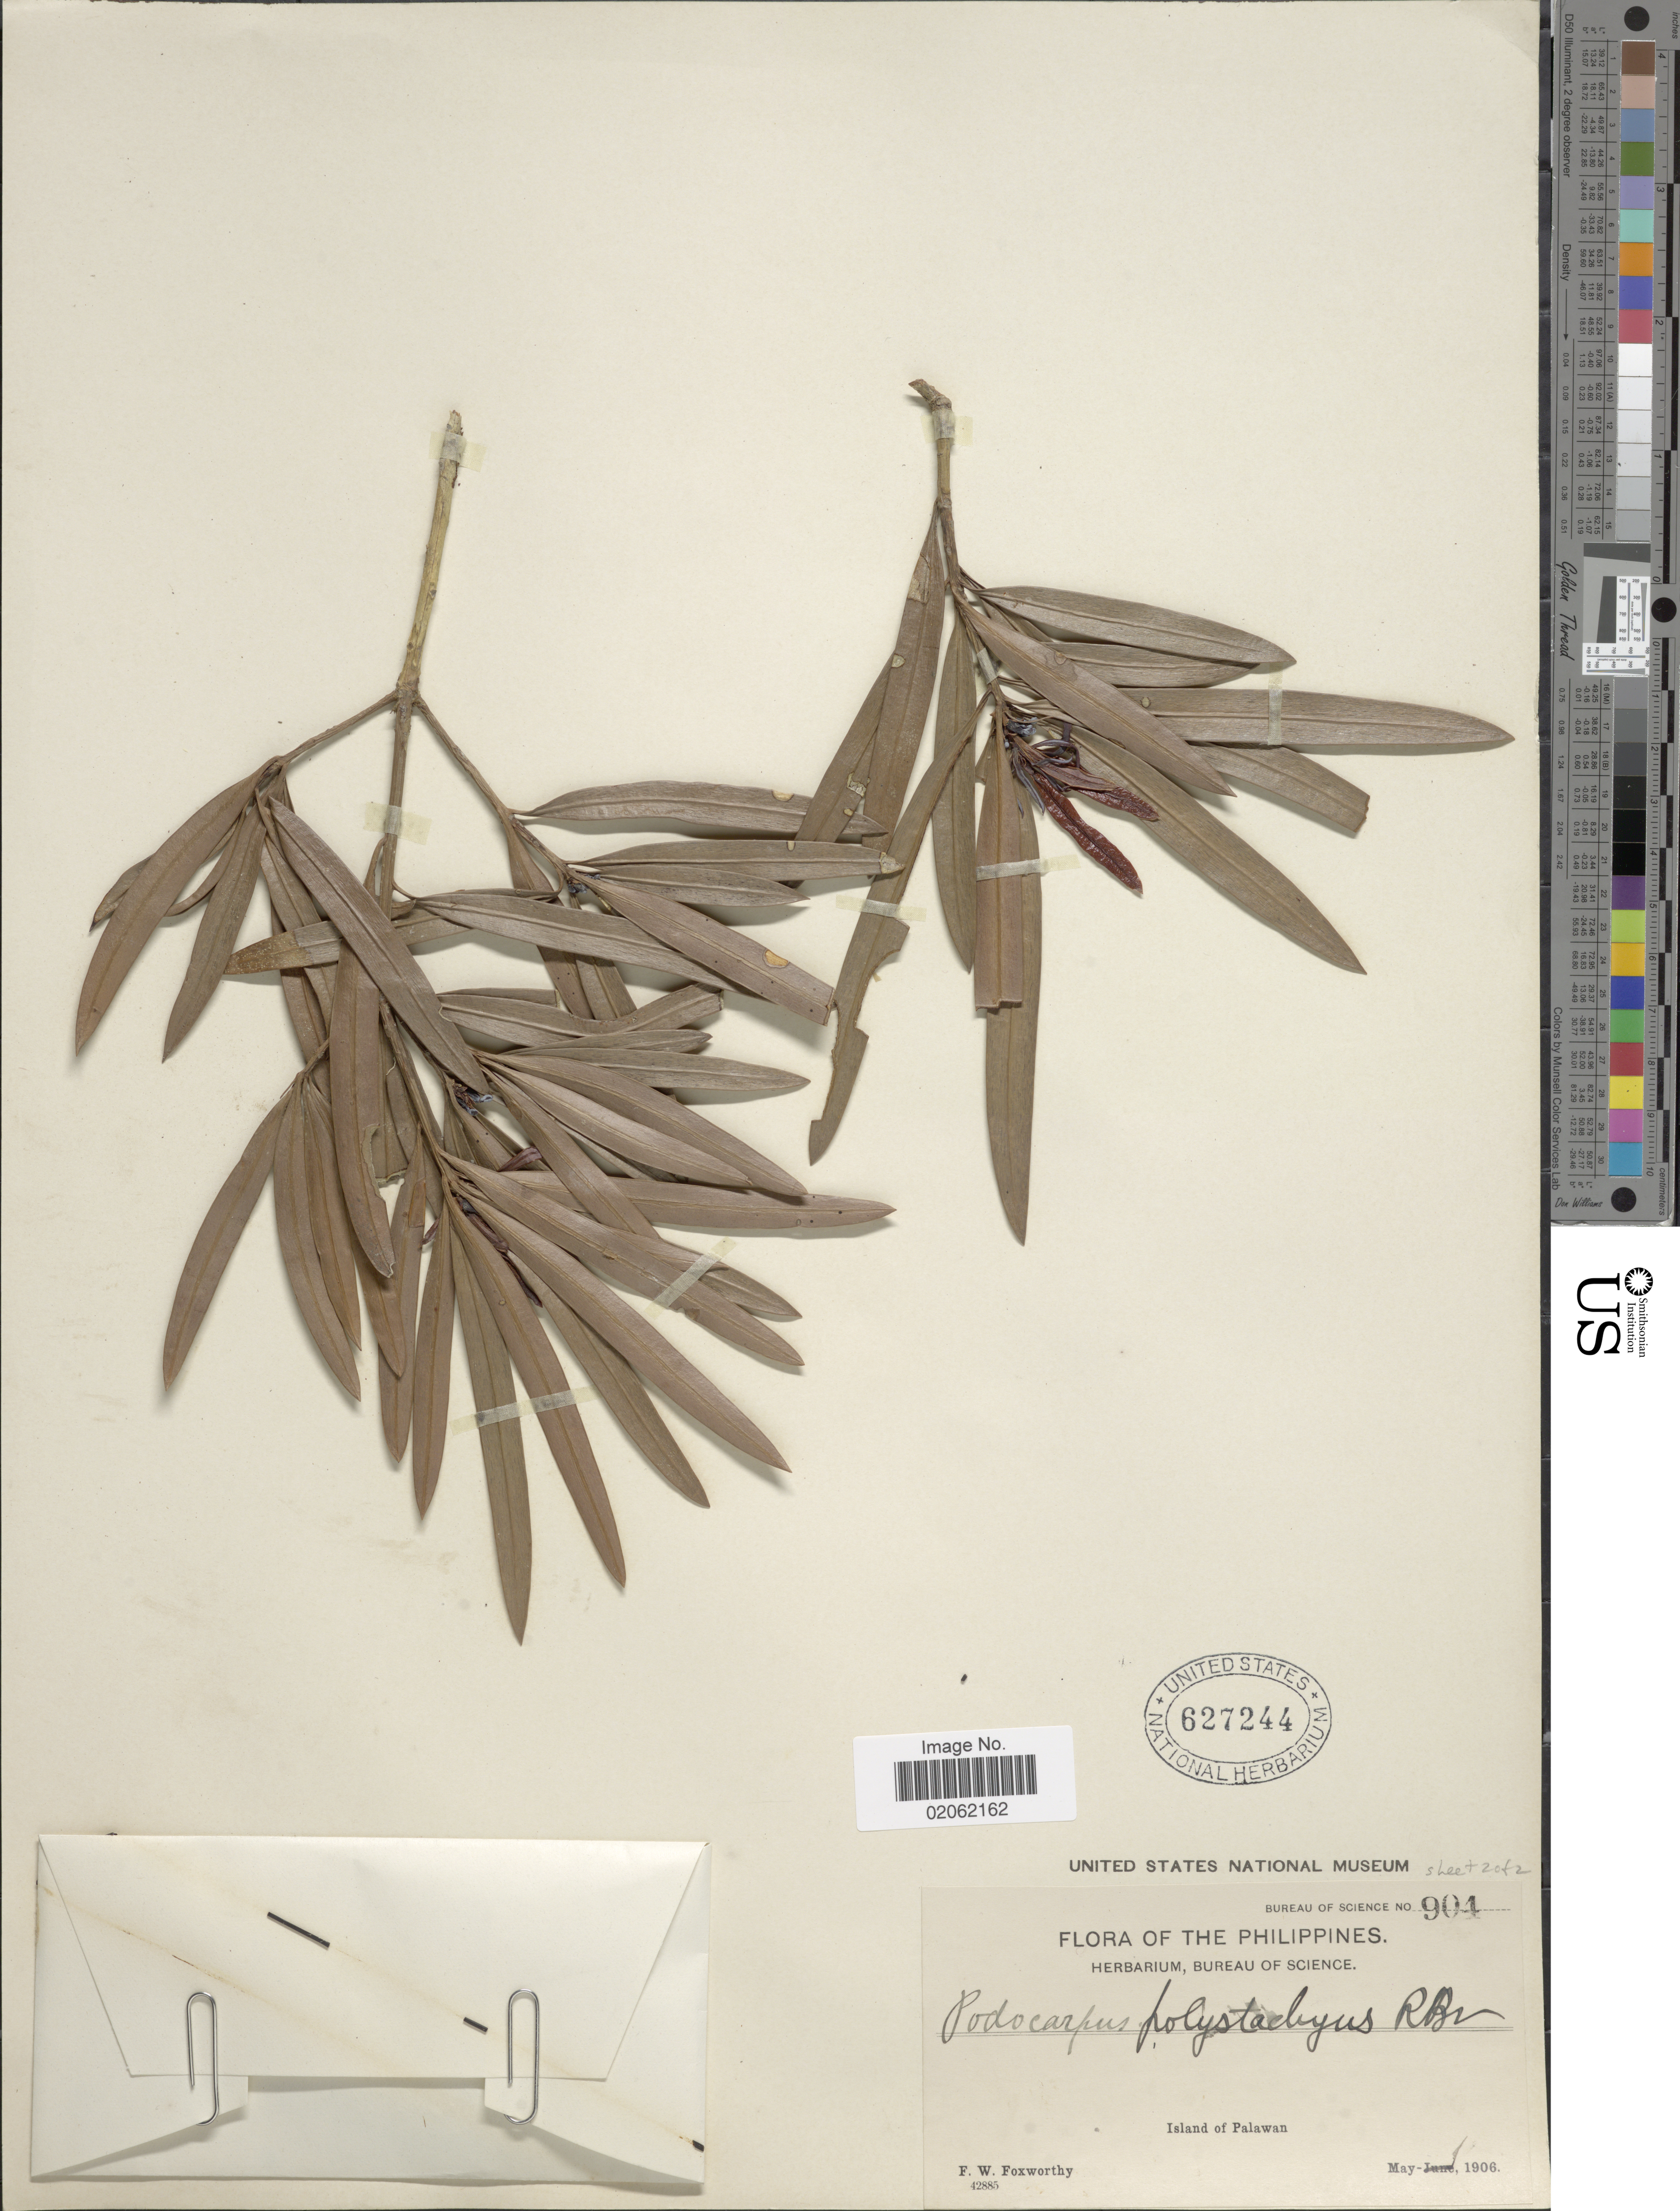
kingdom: Plantae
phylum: Tracheophyta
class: Pinopsida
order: Pinales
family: Podocarpaceae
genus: Podocarpus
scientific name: Podocarpus polystachyus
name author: R. Br. ex Endl.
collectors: F. W. Foxworthy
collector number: Bureau of Science 904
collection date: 1906-05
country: Philippines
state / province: Mimaropa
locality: Island of Palawan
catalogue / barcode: US 627244